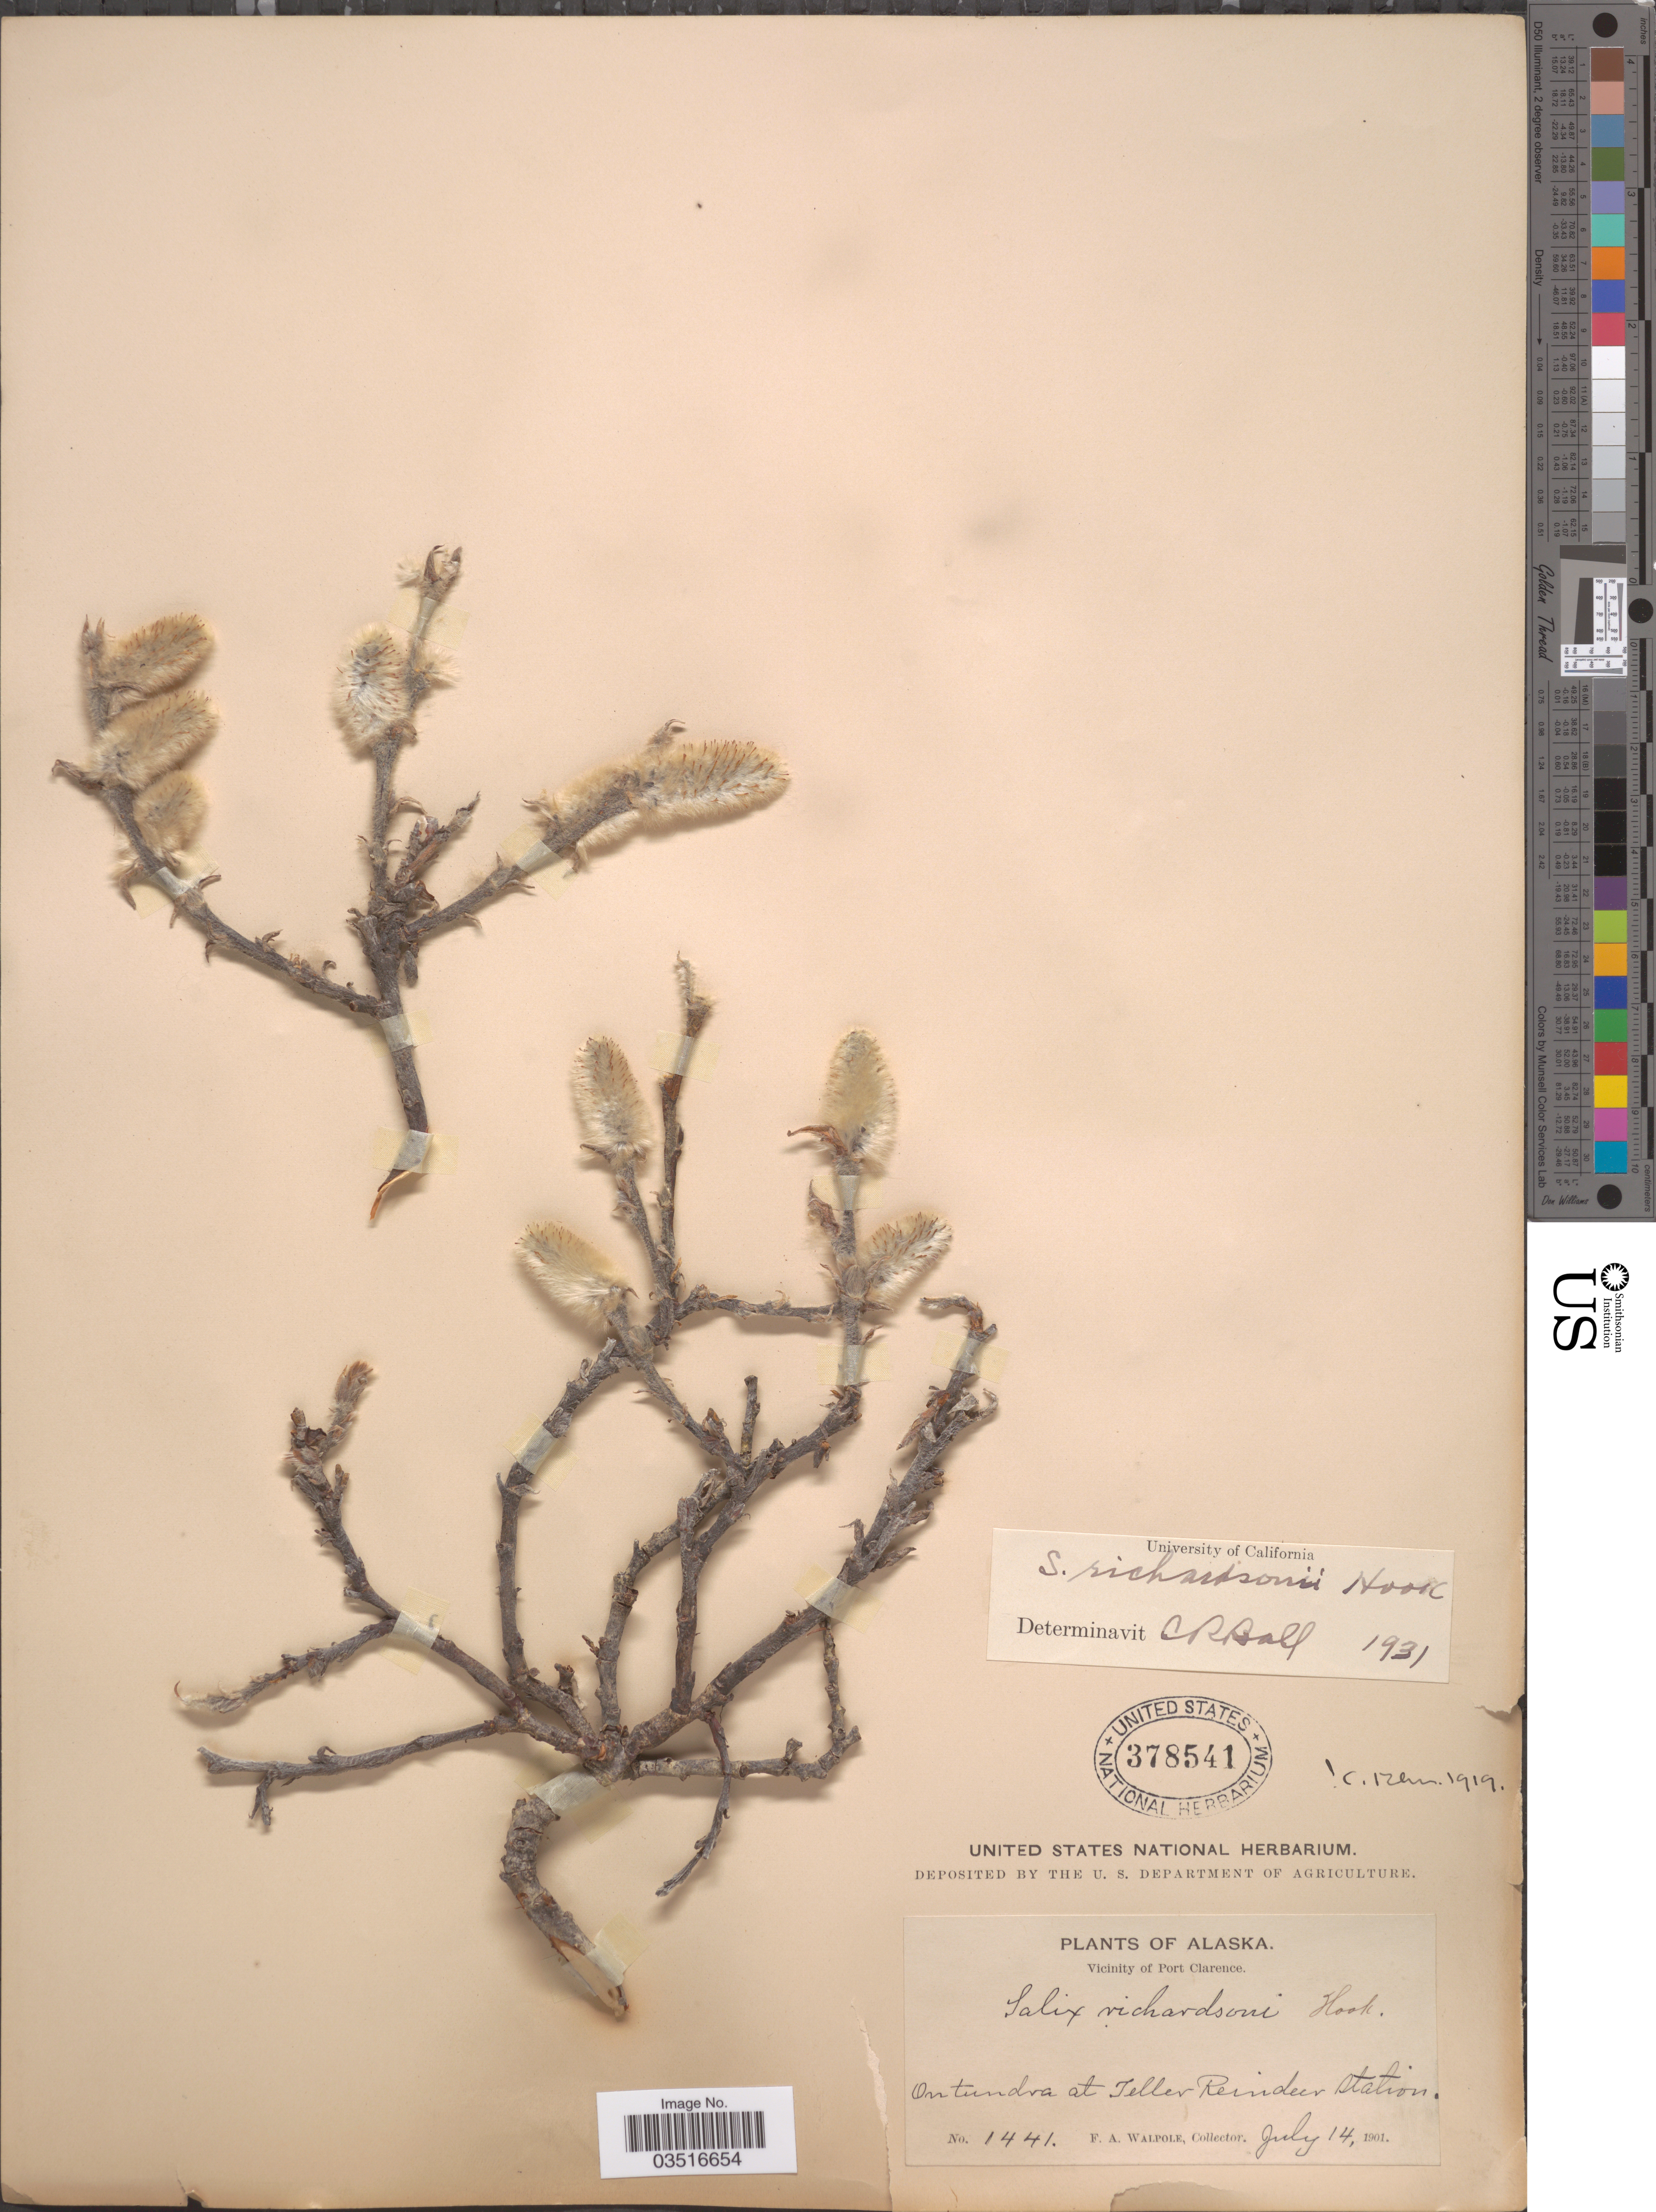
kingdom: Plantae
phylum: Tracheophyta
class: Magnoliopsida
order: Malpighiales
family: Salicaceae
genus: Salix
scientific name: Salix richardsonii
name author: Hook.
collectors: F. Walpole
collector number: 1441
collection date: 1901-07-14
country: United States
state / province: Alaska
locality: Vicinity of Port Clarence. On tundra at Teller Reindeer Station.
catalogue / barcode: US 378541